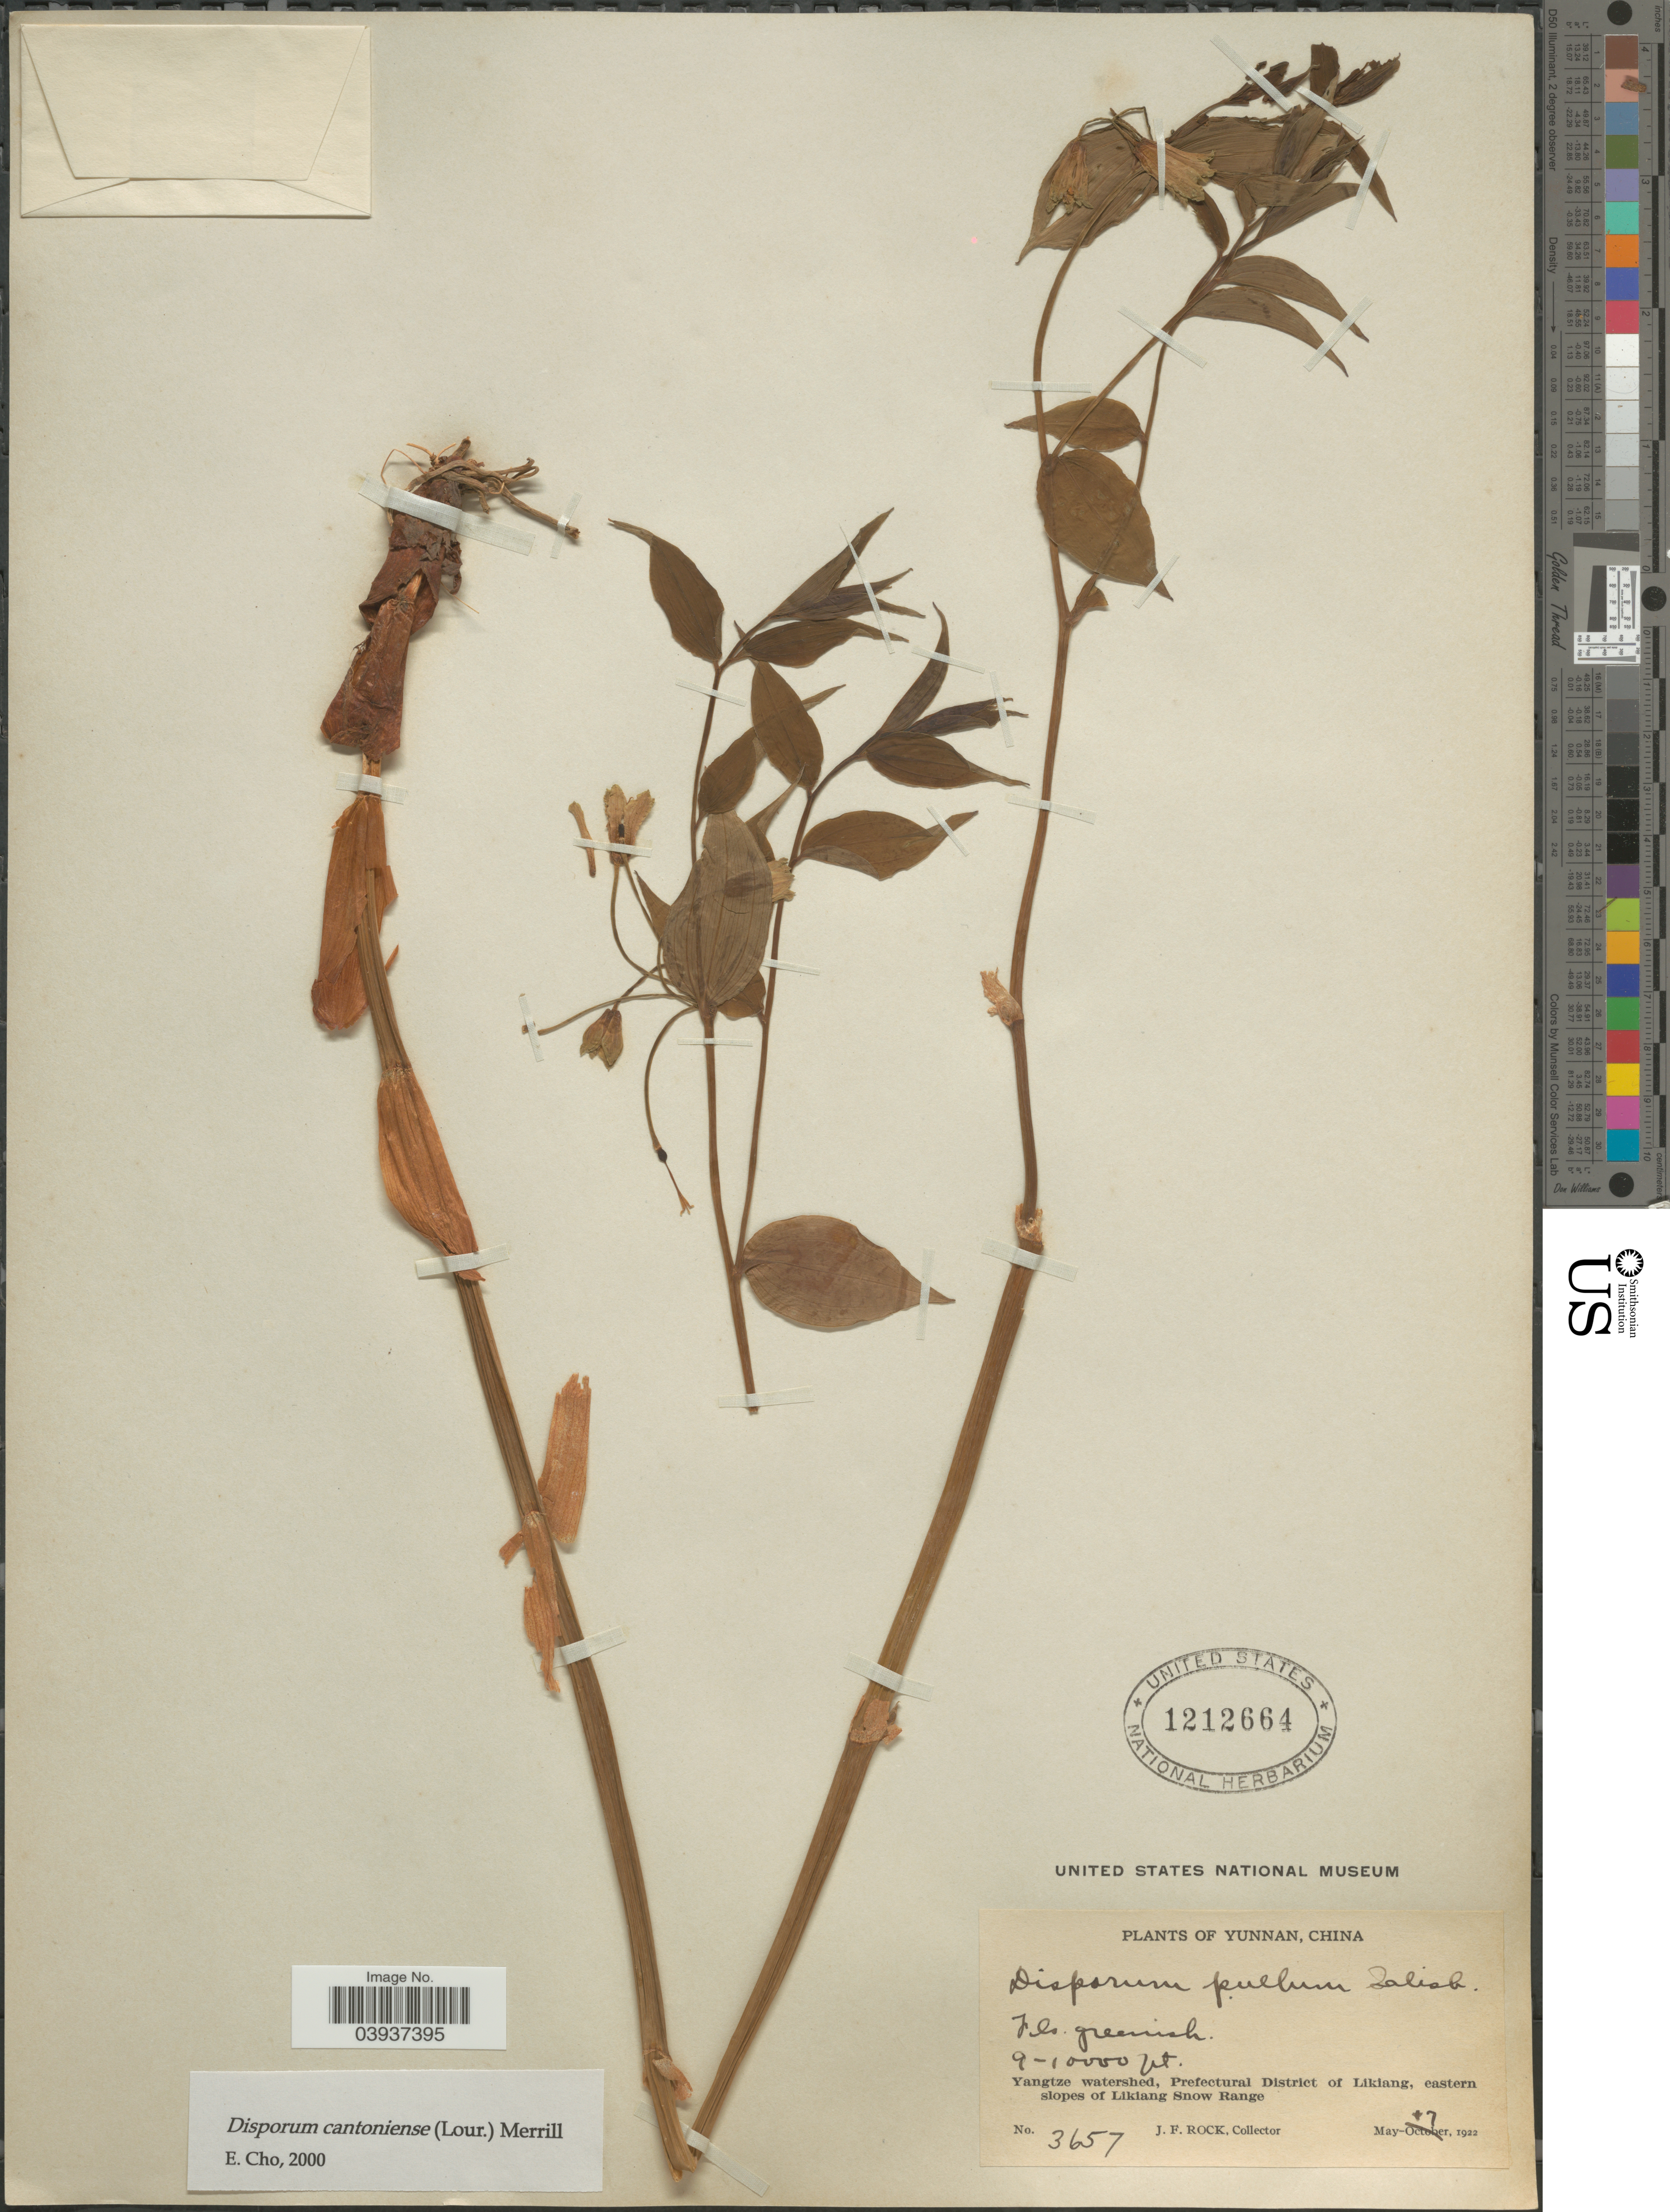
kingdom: Plantae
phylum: Tracheophyta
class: Liliopsida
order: Liliales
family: Colchicaceae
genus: Disporum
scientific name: Disporum cantoniense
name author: (Lour.) Merr.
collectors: J. Rock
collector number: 3657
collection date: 1922-05-07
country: China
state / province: Yunnan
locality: Yangtze watershed, Prefectural District of Likiang, eastern slopes of Likiang Snow Range.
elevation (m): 2743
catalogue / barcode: US 1212664